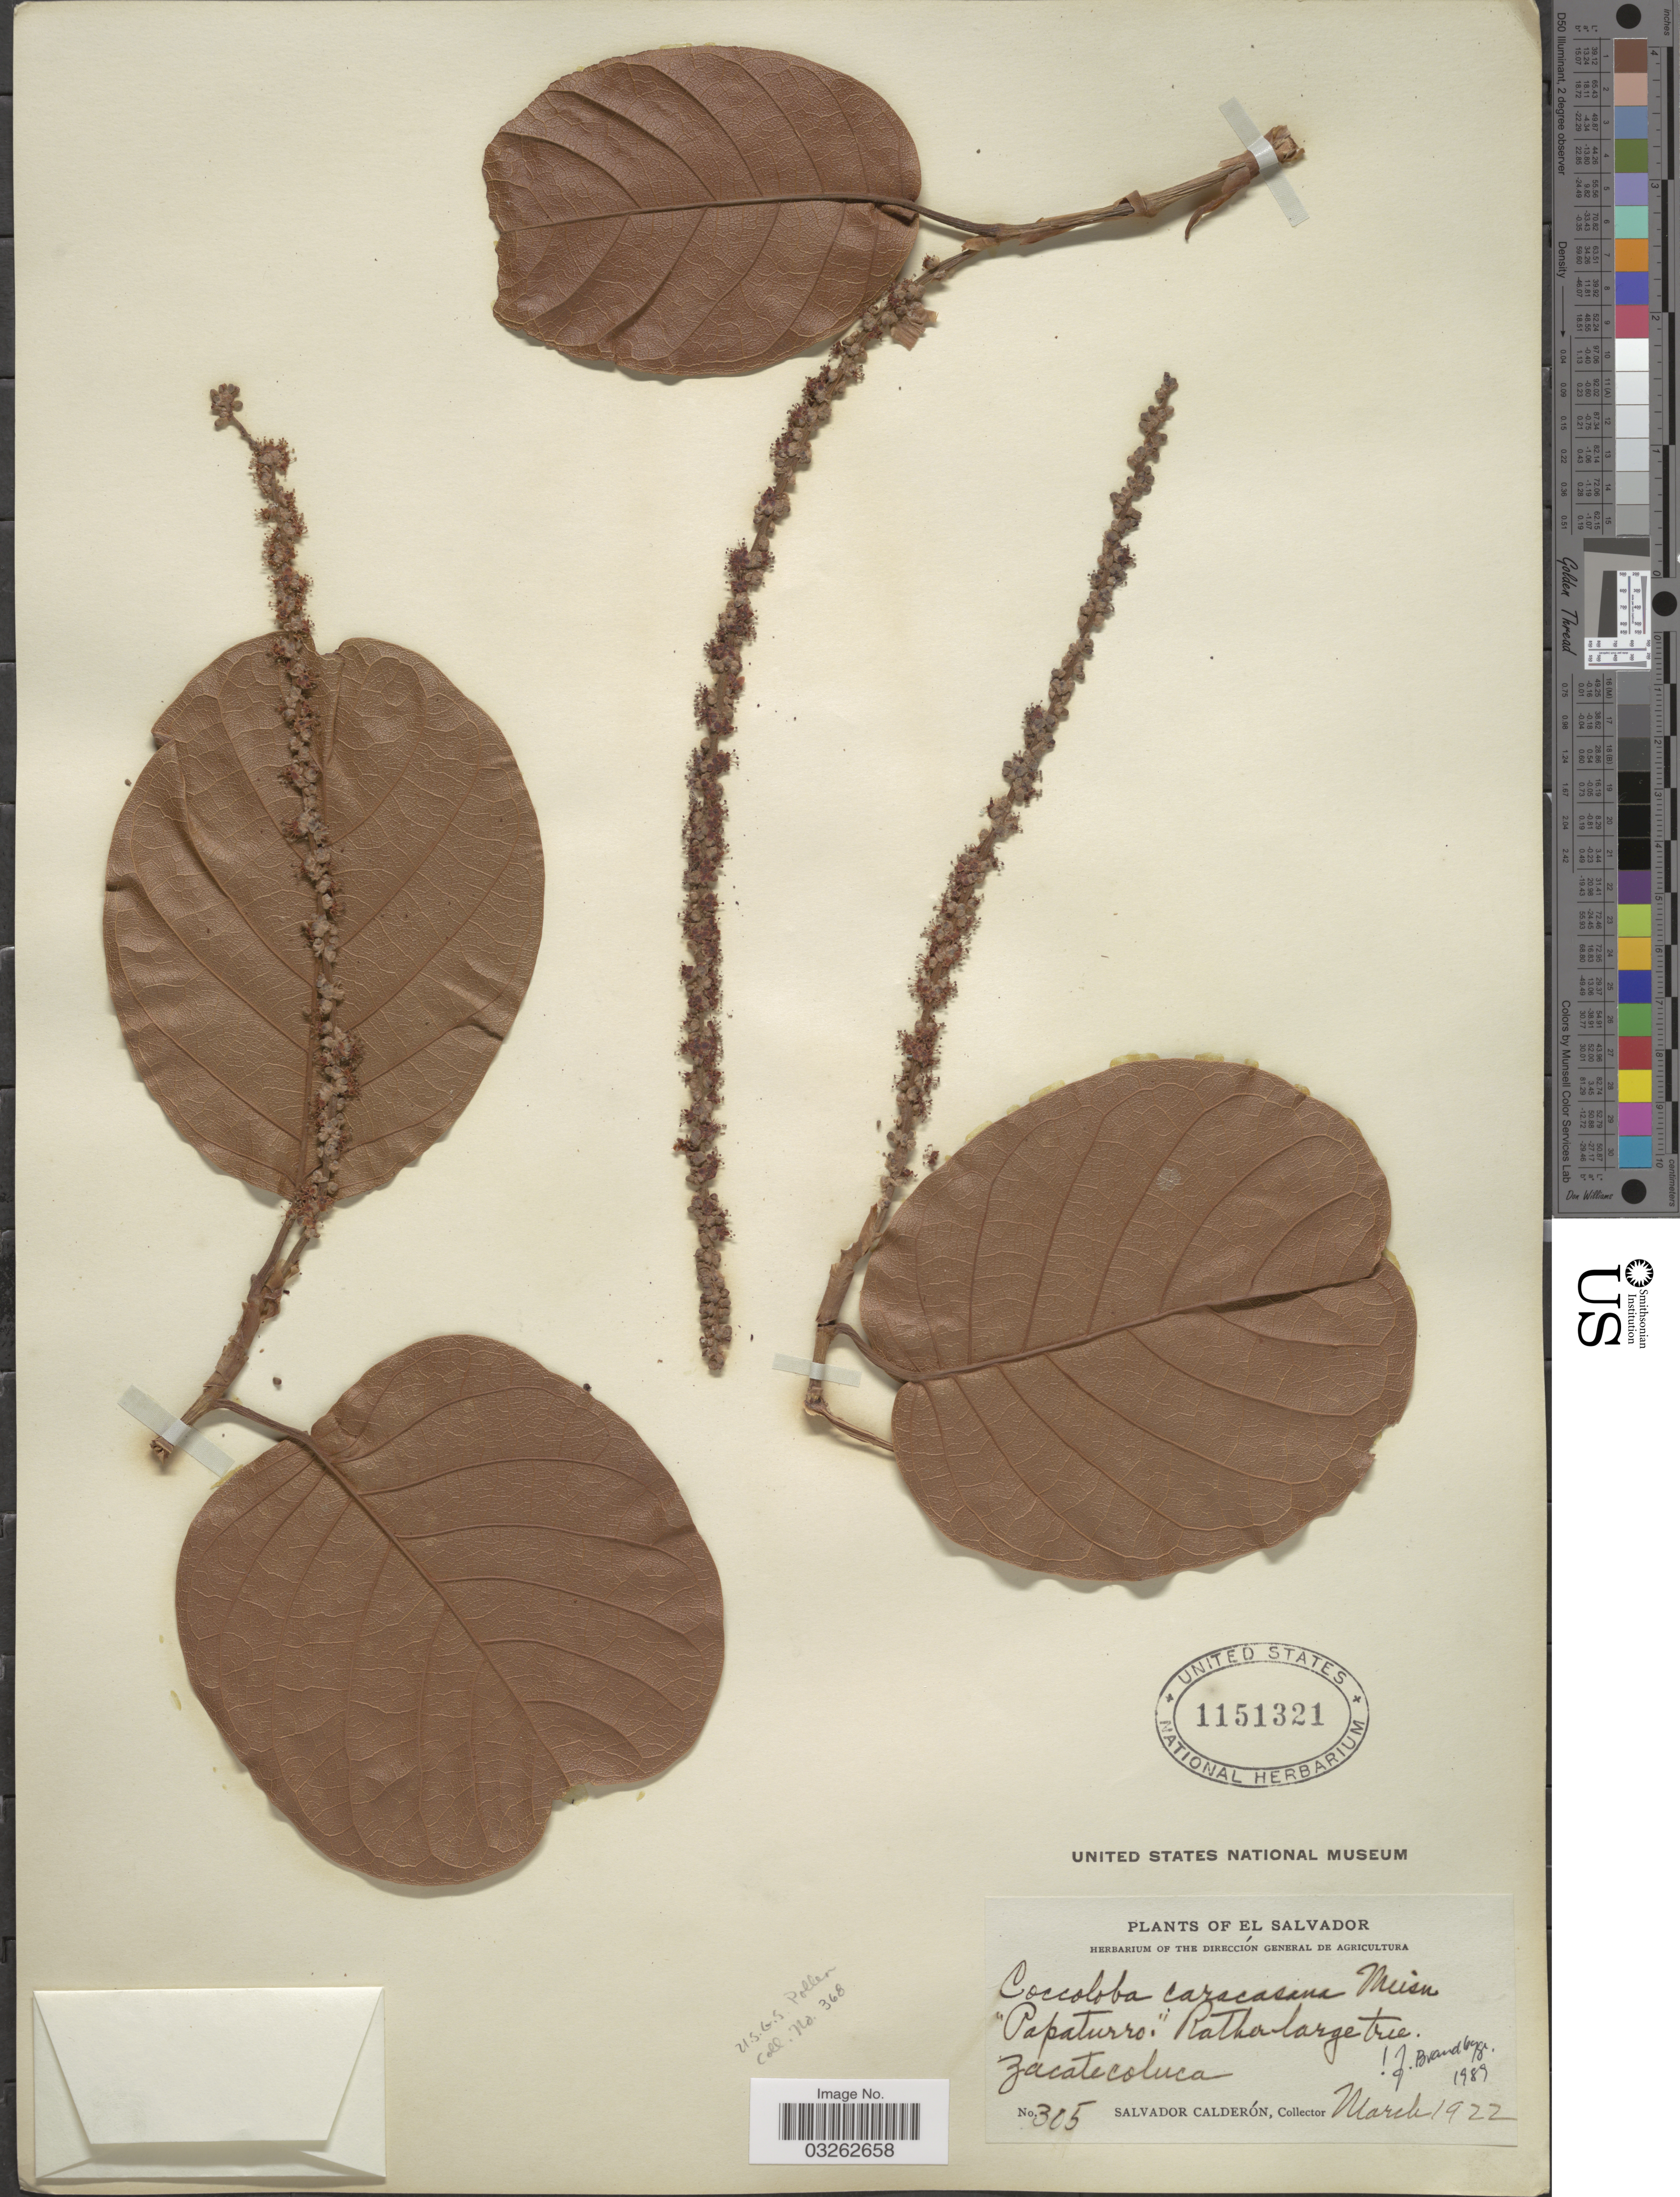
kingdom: Plantae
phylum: Tracheophyta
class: Magnoliopsida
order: Caryophyllales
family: Polygonaceae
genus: Coccoloba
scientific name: Coccoloba caracasana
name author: Meisn.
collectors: S. Calderón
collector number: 305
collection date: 1922-03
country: El Salvador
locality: Zacatecoluca.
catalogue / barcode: US 1151321